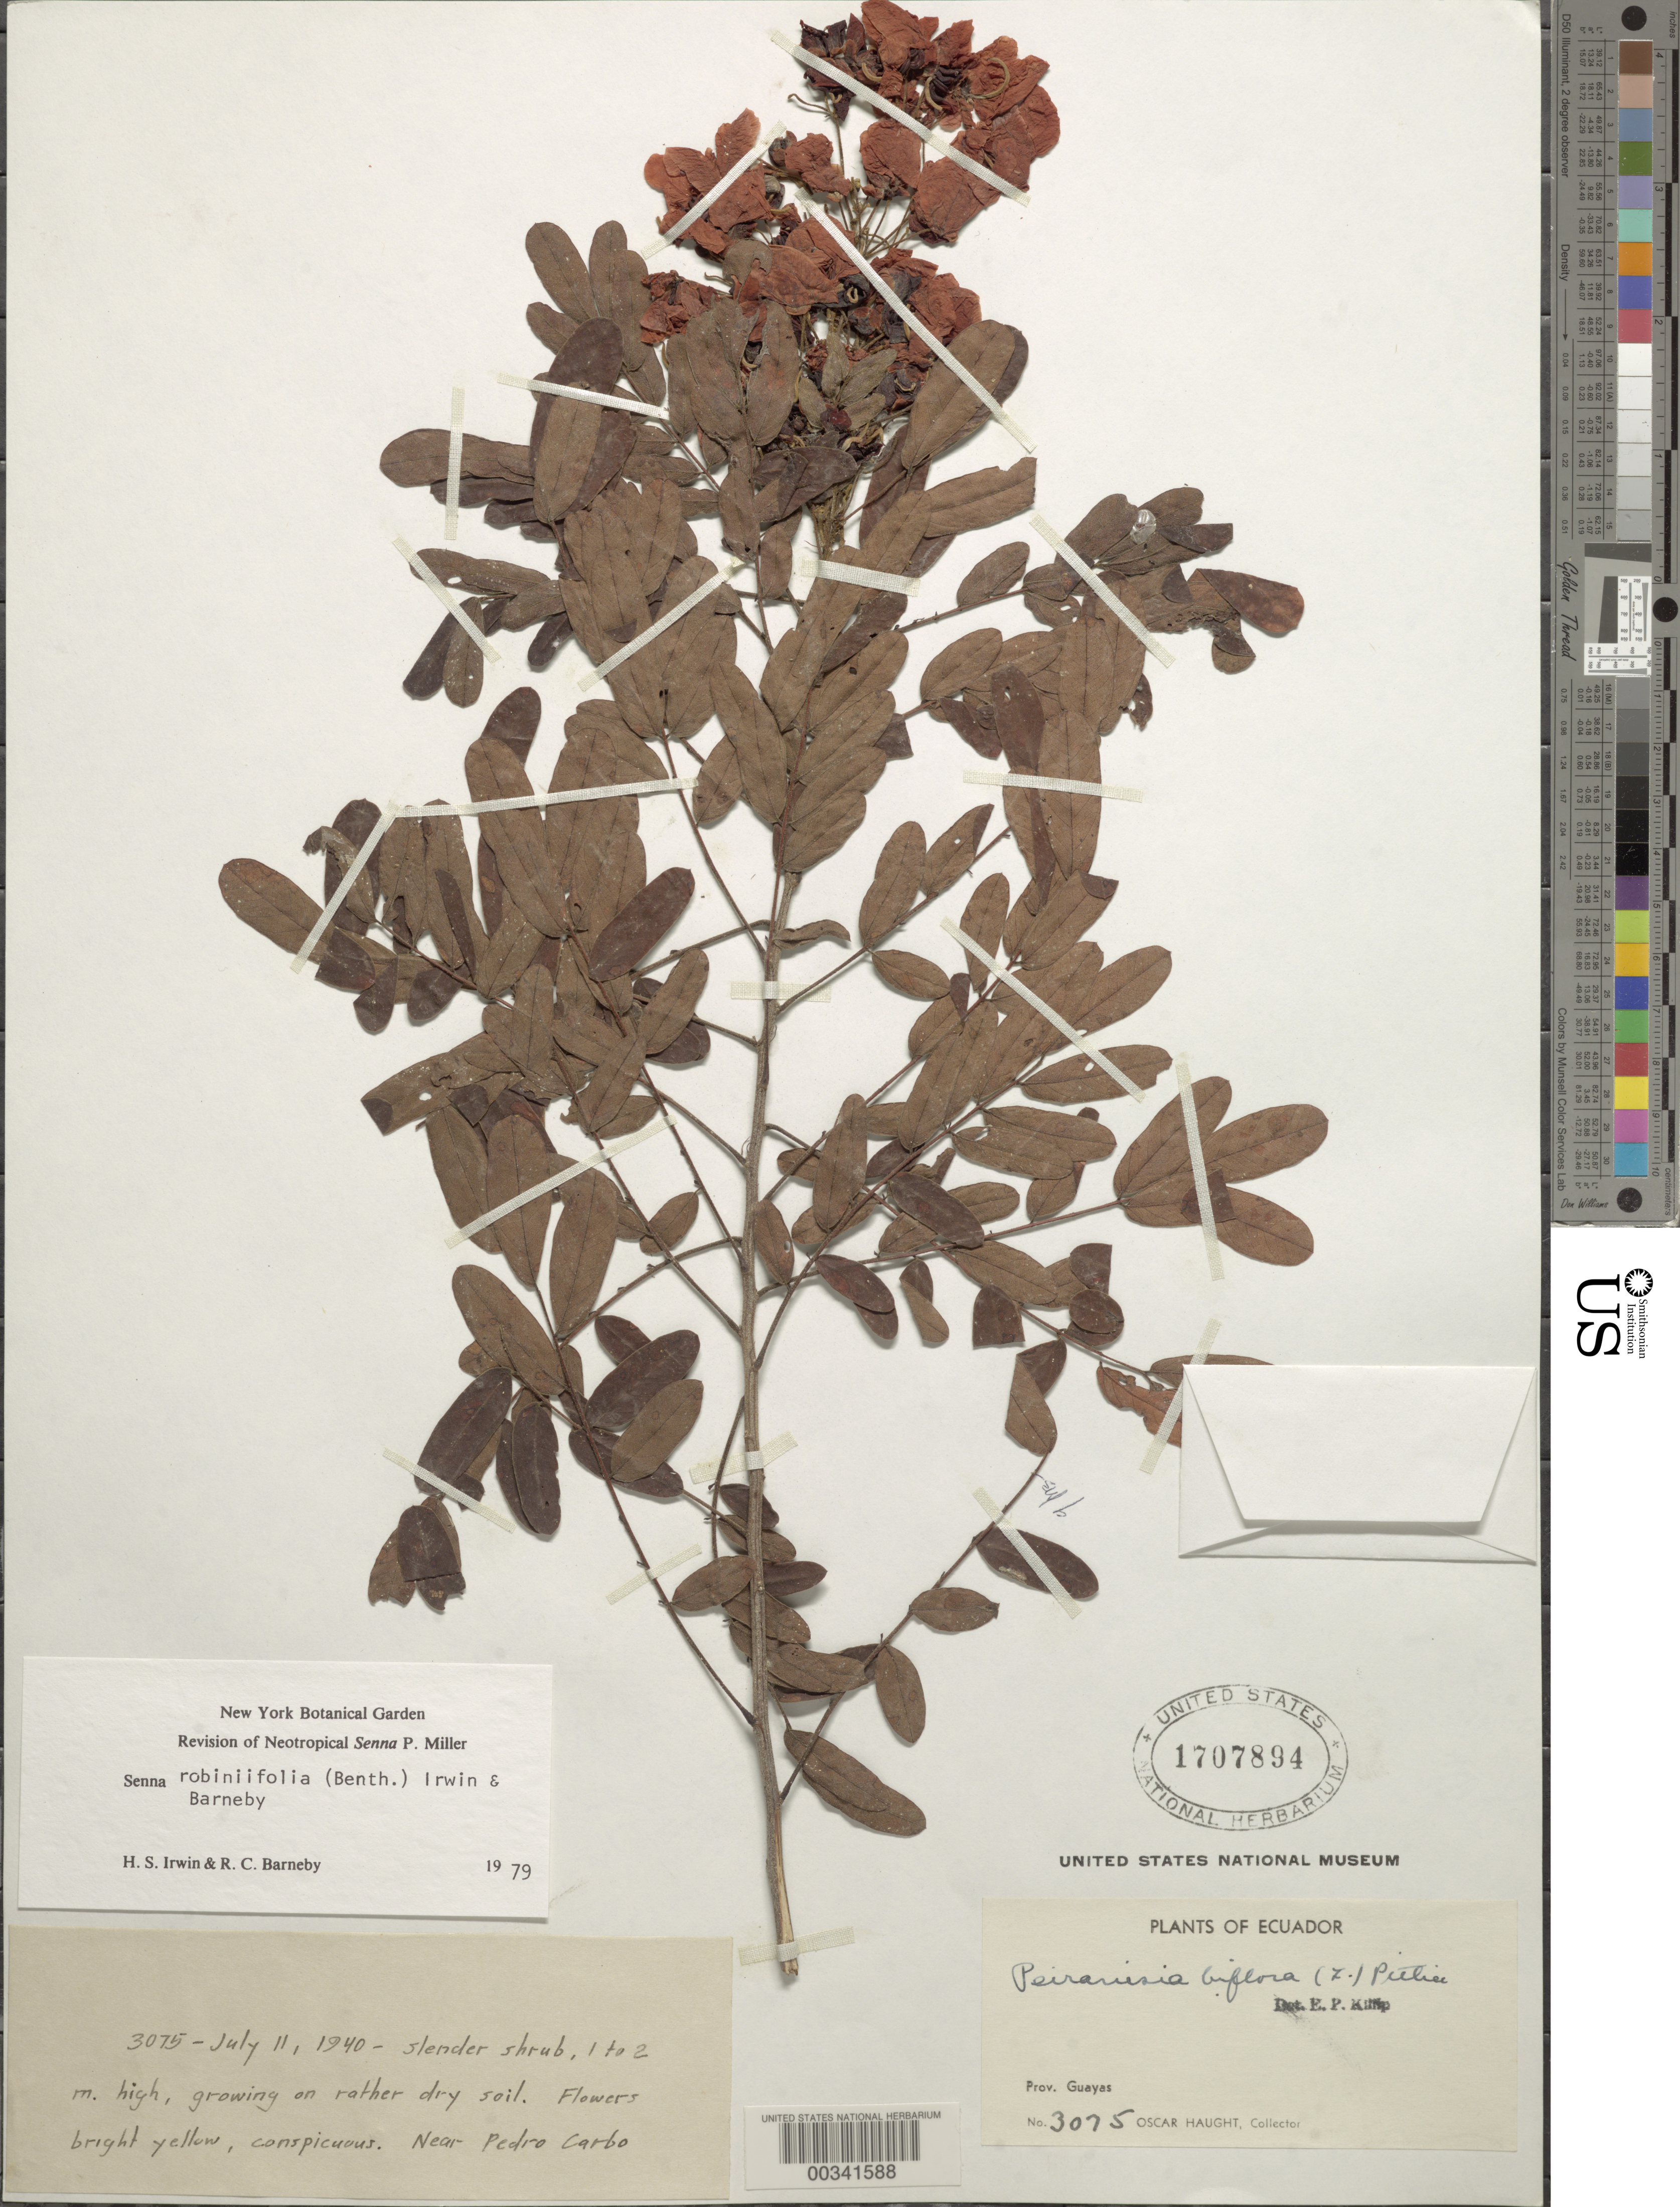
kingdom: Plantae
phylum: Tracheophyta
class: Magnoliopsida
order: Fabales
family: Fabaceae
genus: Senna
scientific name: Senna robiniifolia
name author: (Benth.) H.S. Irwin & Barneby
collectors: O. L. Haught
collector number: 3075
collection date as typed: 11 Jul 1940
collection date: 1940-07-11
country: Ecuador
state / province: Guayas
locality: Near Pedro Carbo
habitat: Rather dry soil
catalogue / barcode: US 1707894